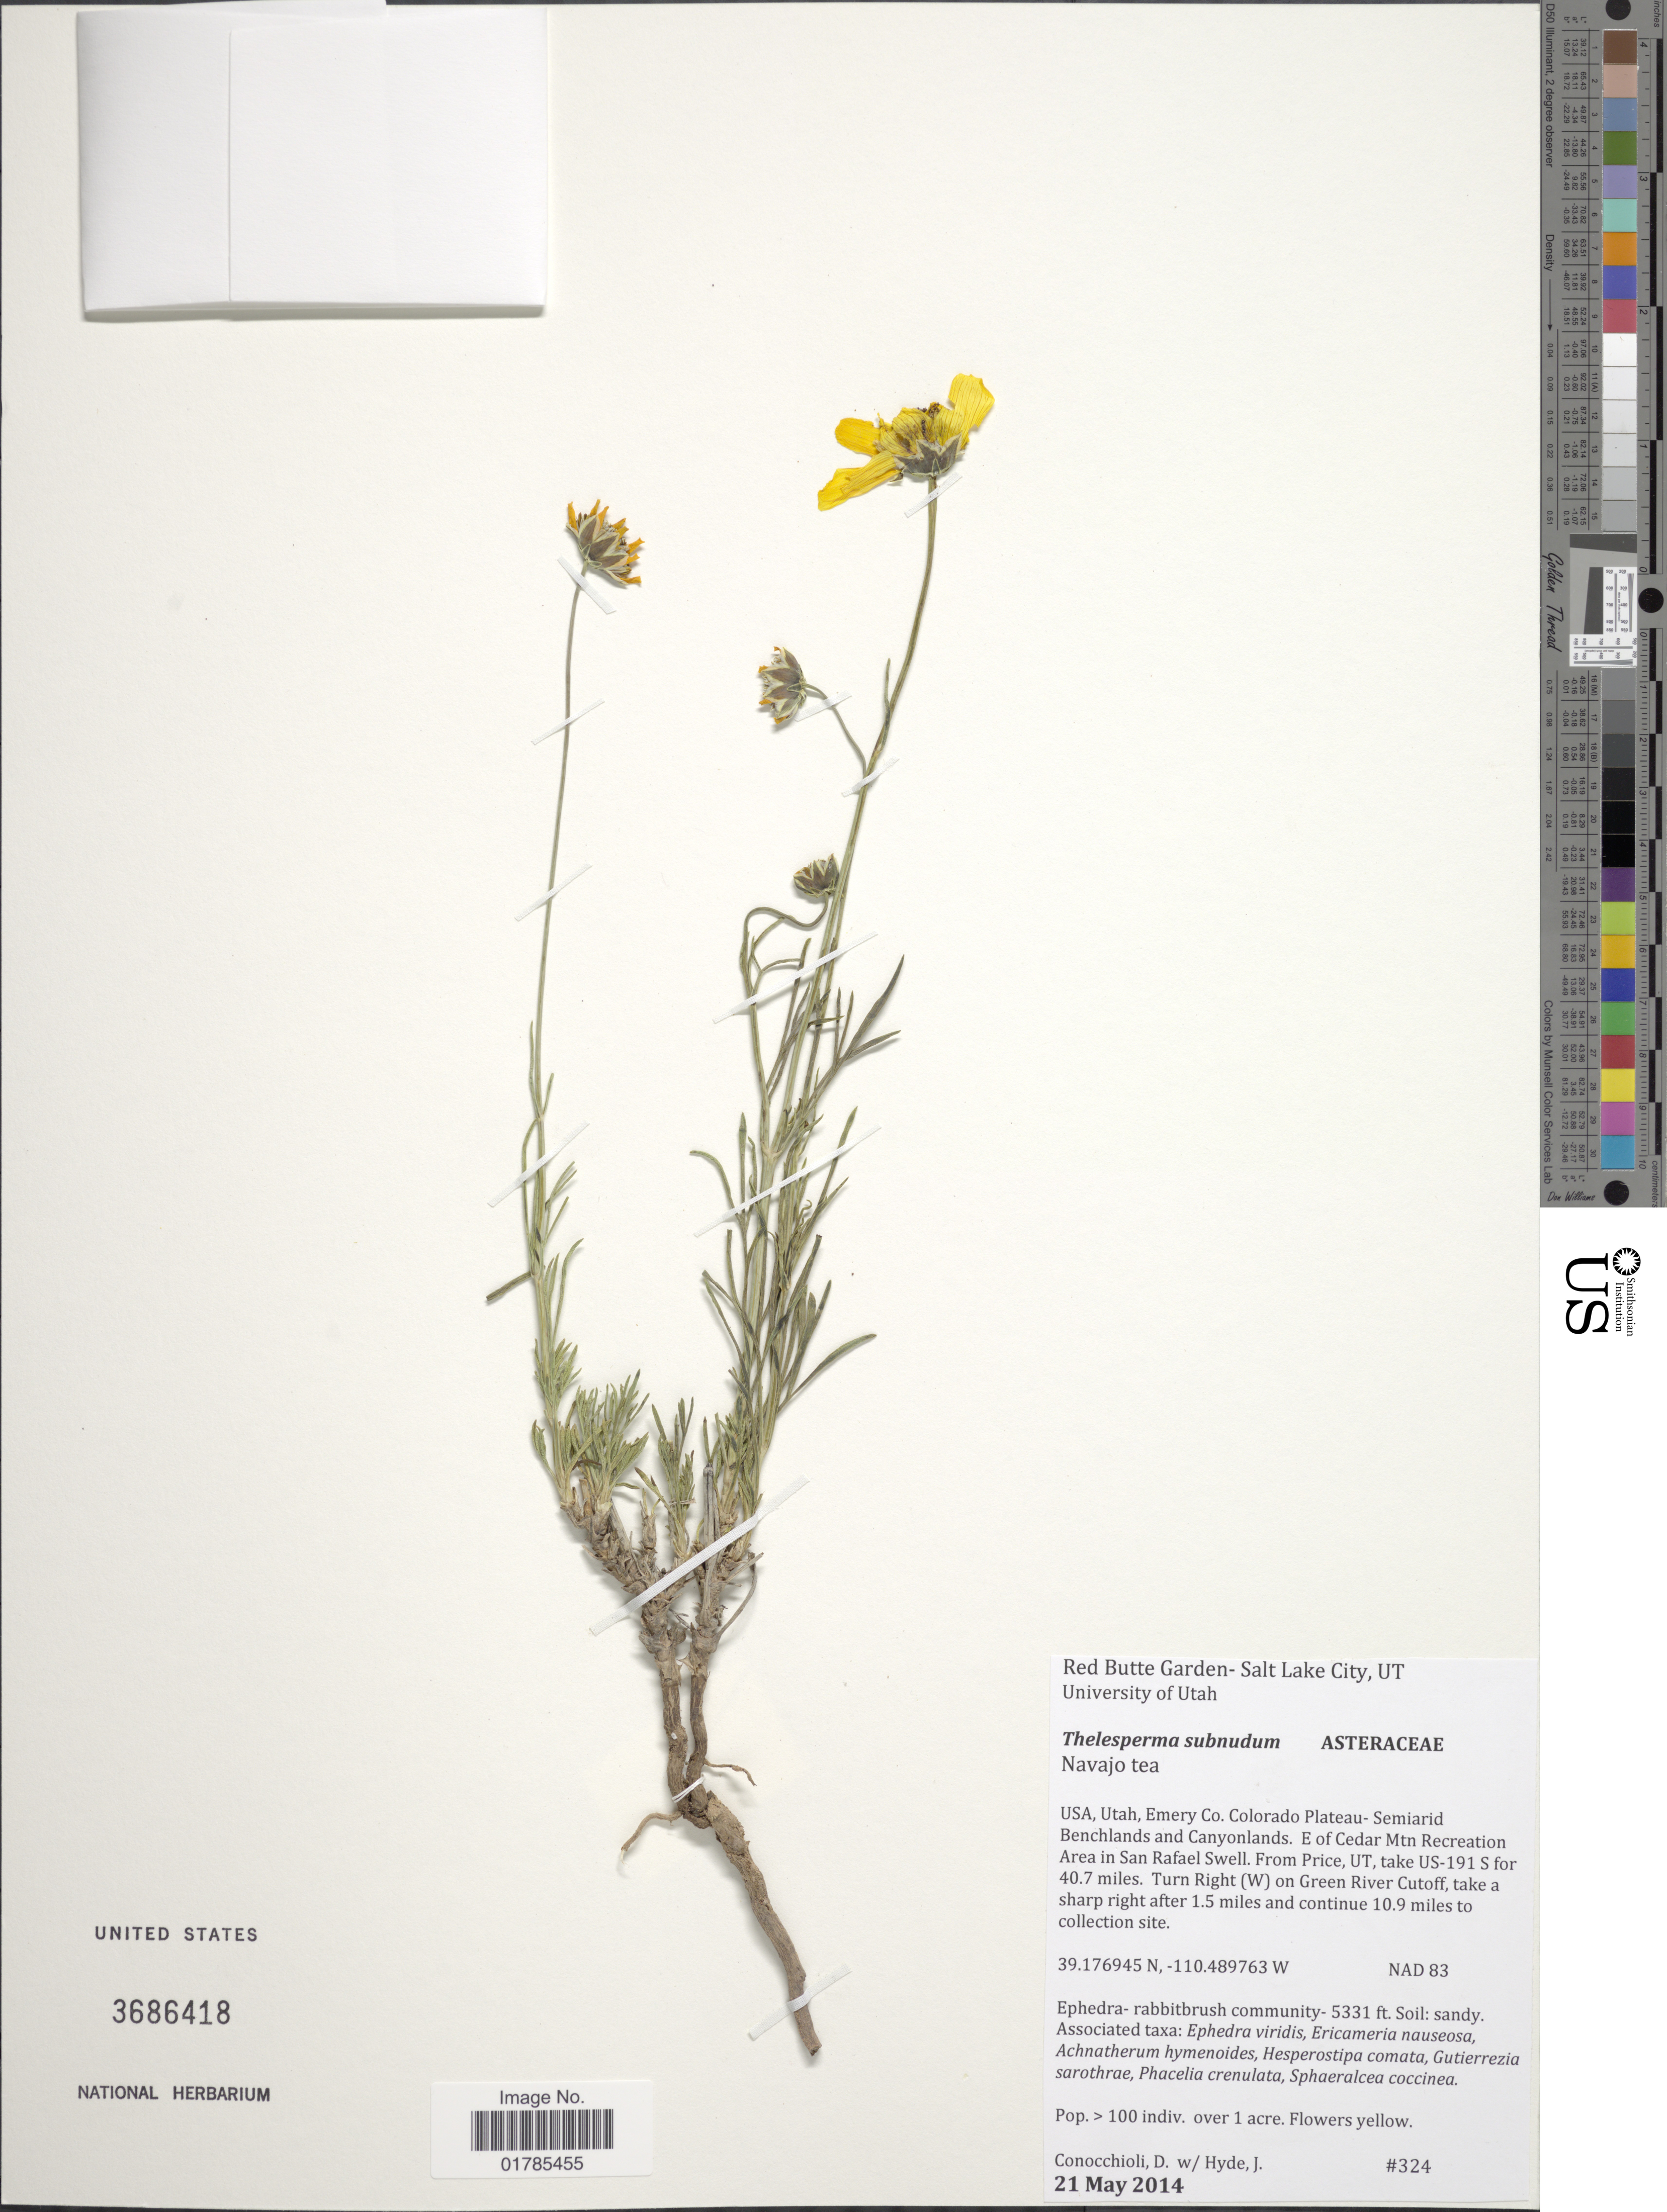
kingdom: Plantae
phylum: Tracheophyta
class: Magnoliopsida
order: Asterales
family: Asteraceae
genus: Thelesperma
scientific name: Thelesperma subnudum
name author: A. Gray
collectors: D. Conocchioli & J. Hyde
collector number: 324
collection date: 2014-05-21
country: United States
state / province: Utah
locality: Emery Co. Colorado Plateau-Semiarid Benchlands and Canyonlands, E of Cedar Mtn Recreation Area in San Rafael Swell. From Price, UT, take US - 191 S for 40.7 miles. Turn right (W) on Green River Cutoff, take a sharp right after 1.5 miles and continue 10.9 miles collection site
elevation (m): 1625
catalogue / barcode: US 3686418